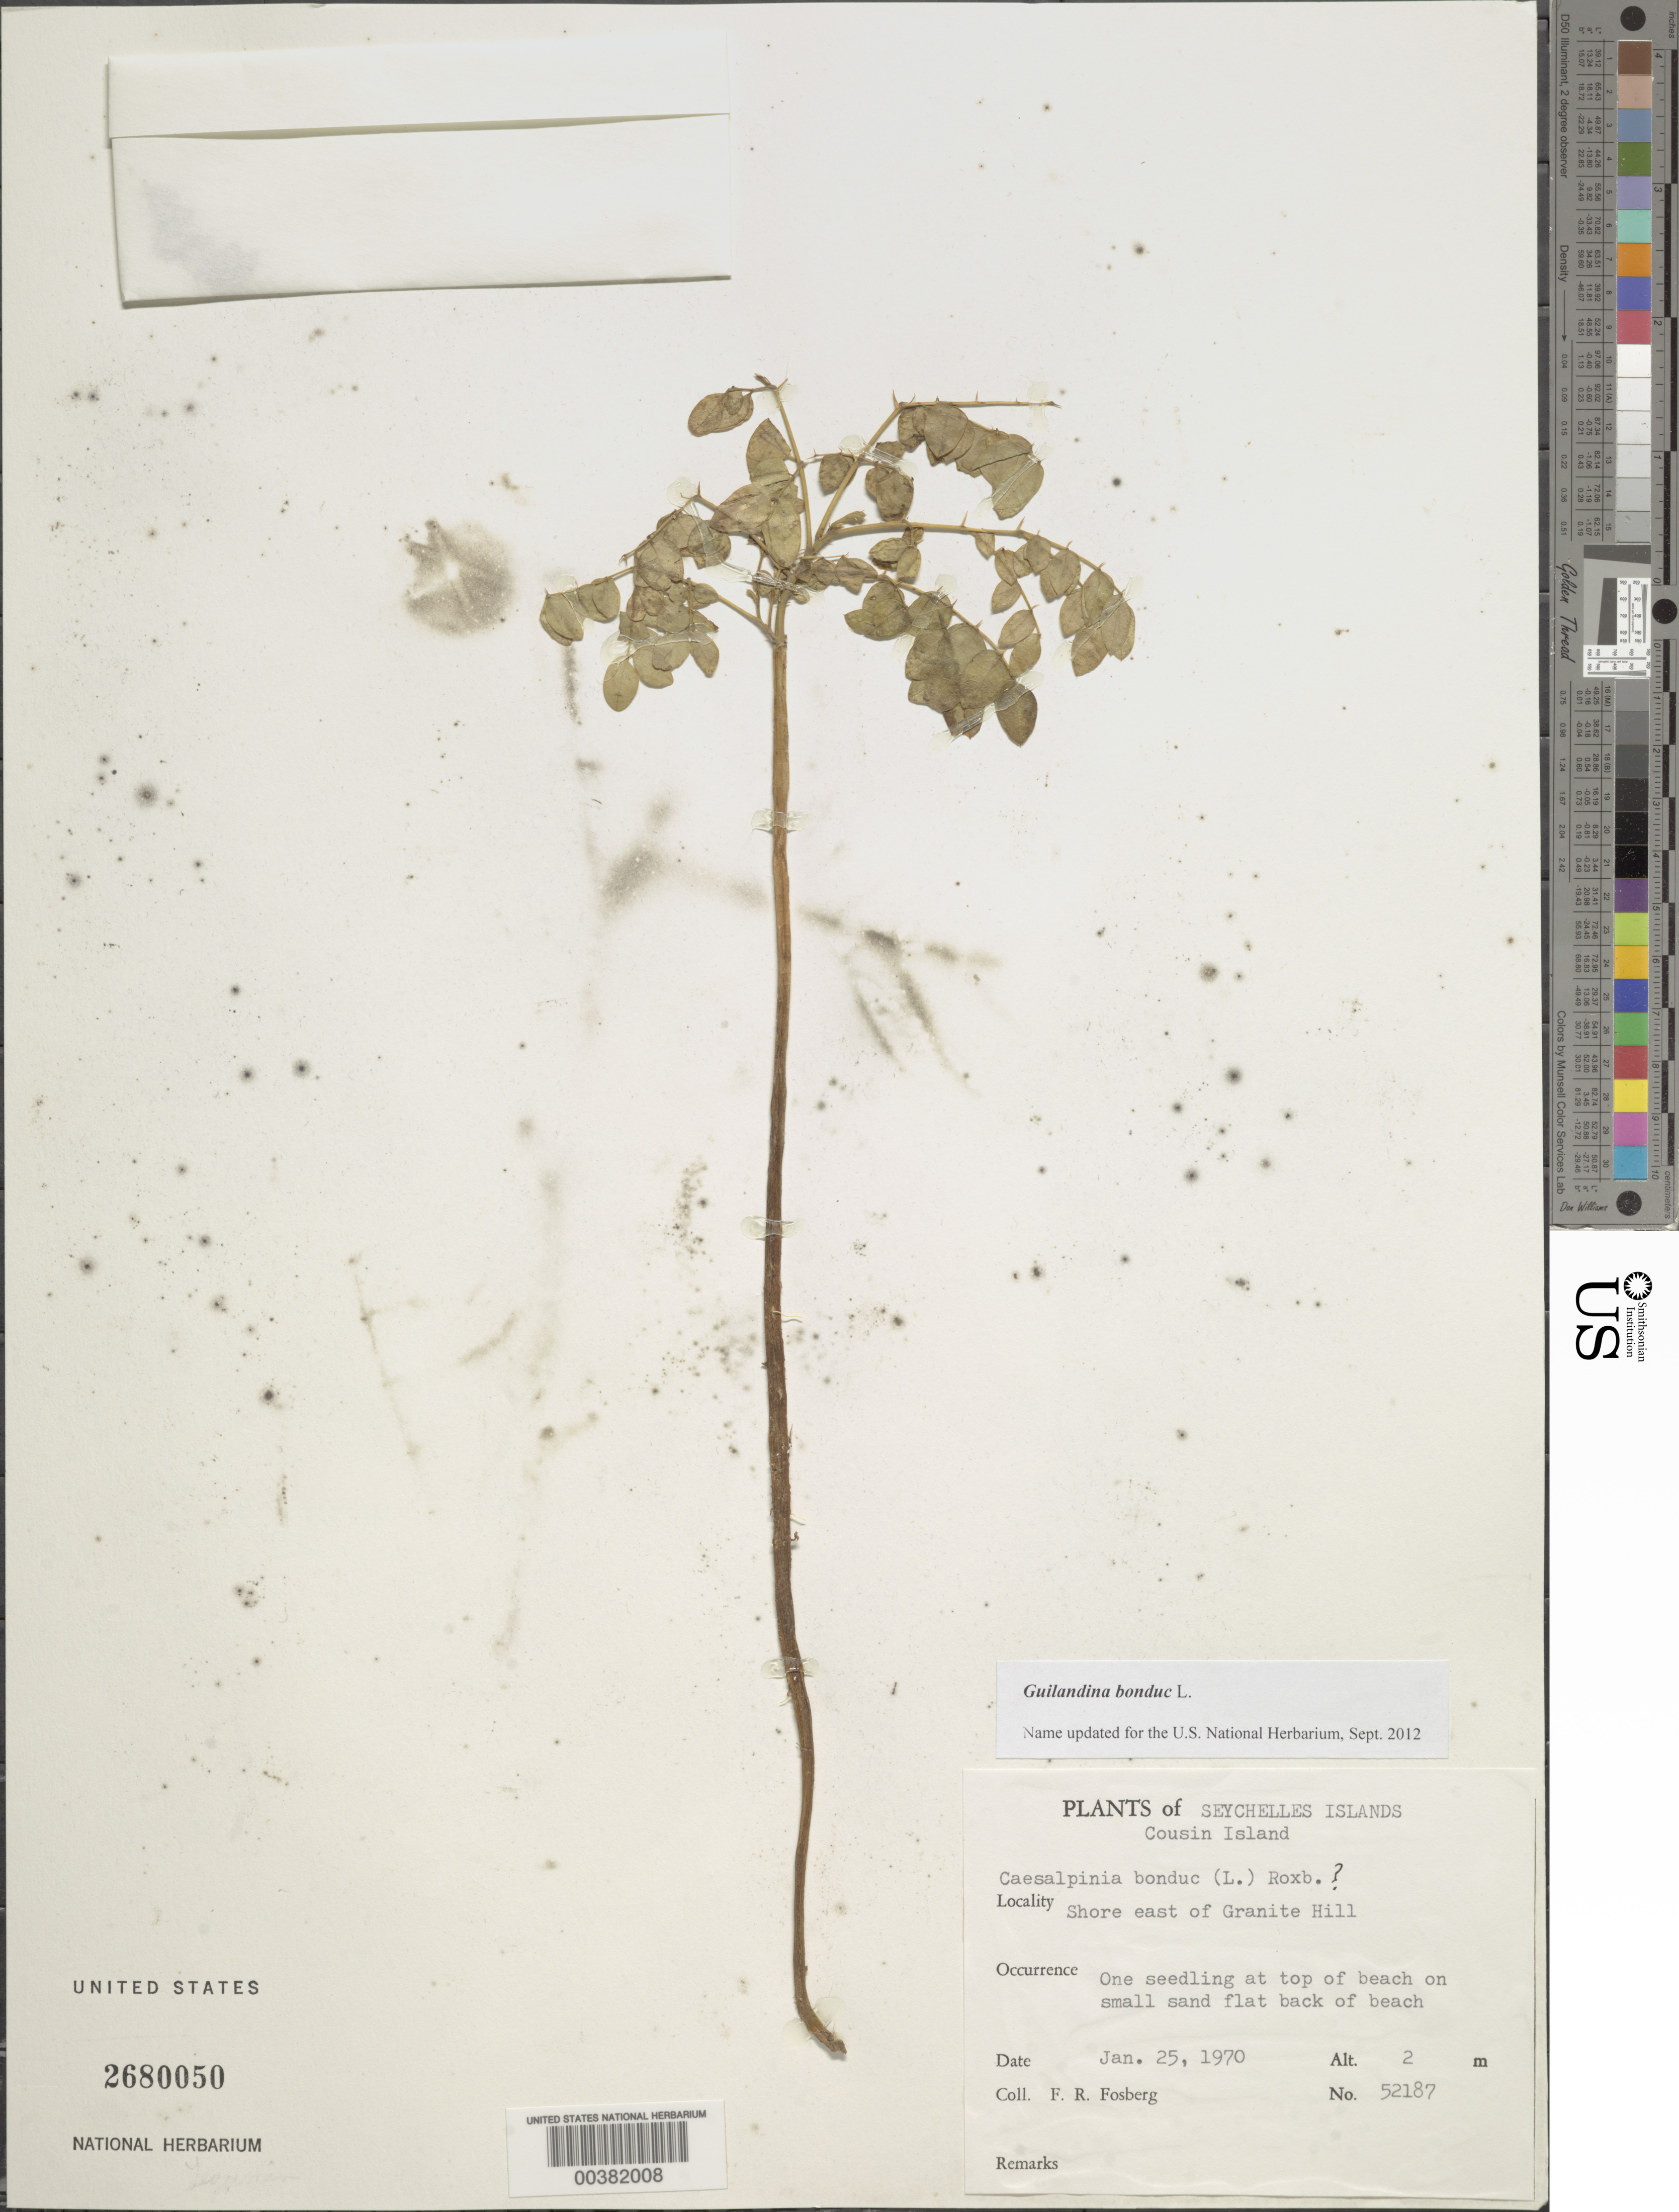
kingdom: Plantae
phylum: Tracheophyta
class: Magnoliopsida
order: Fabales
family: Fabaceae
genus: Guilandina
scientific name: Guilandina bonduc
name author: L.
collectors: F. R. Fosberg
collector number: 52187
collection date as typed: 25 Jan 1970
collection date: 1970-01-25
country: Seychelles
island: Cousin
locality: Shore e of granite hill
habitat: Top of beach on small sand flat back of beach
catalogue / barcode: US 2680050